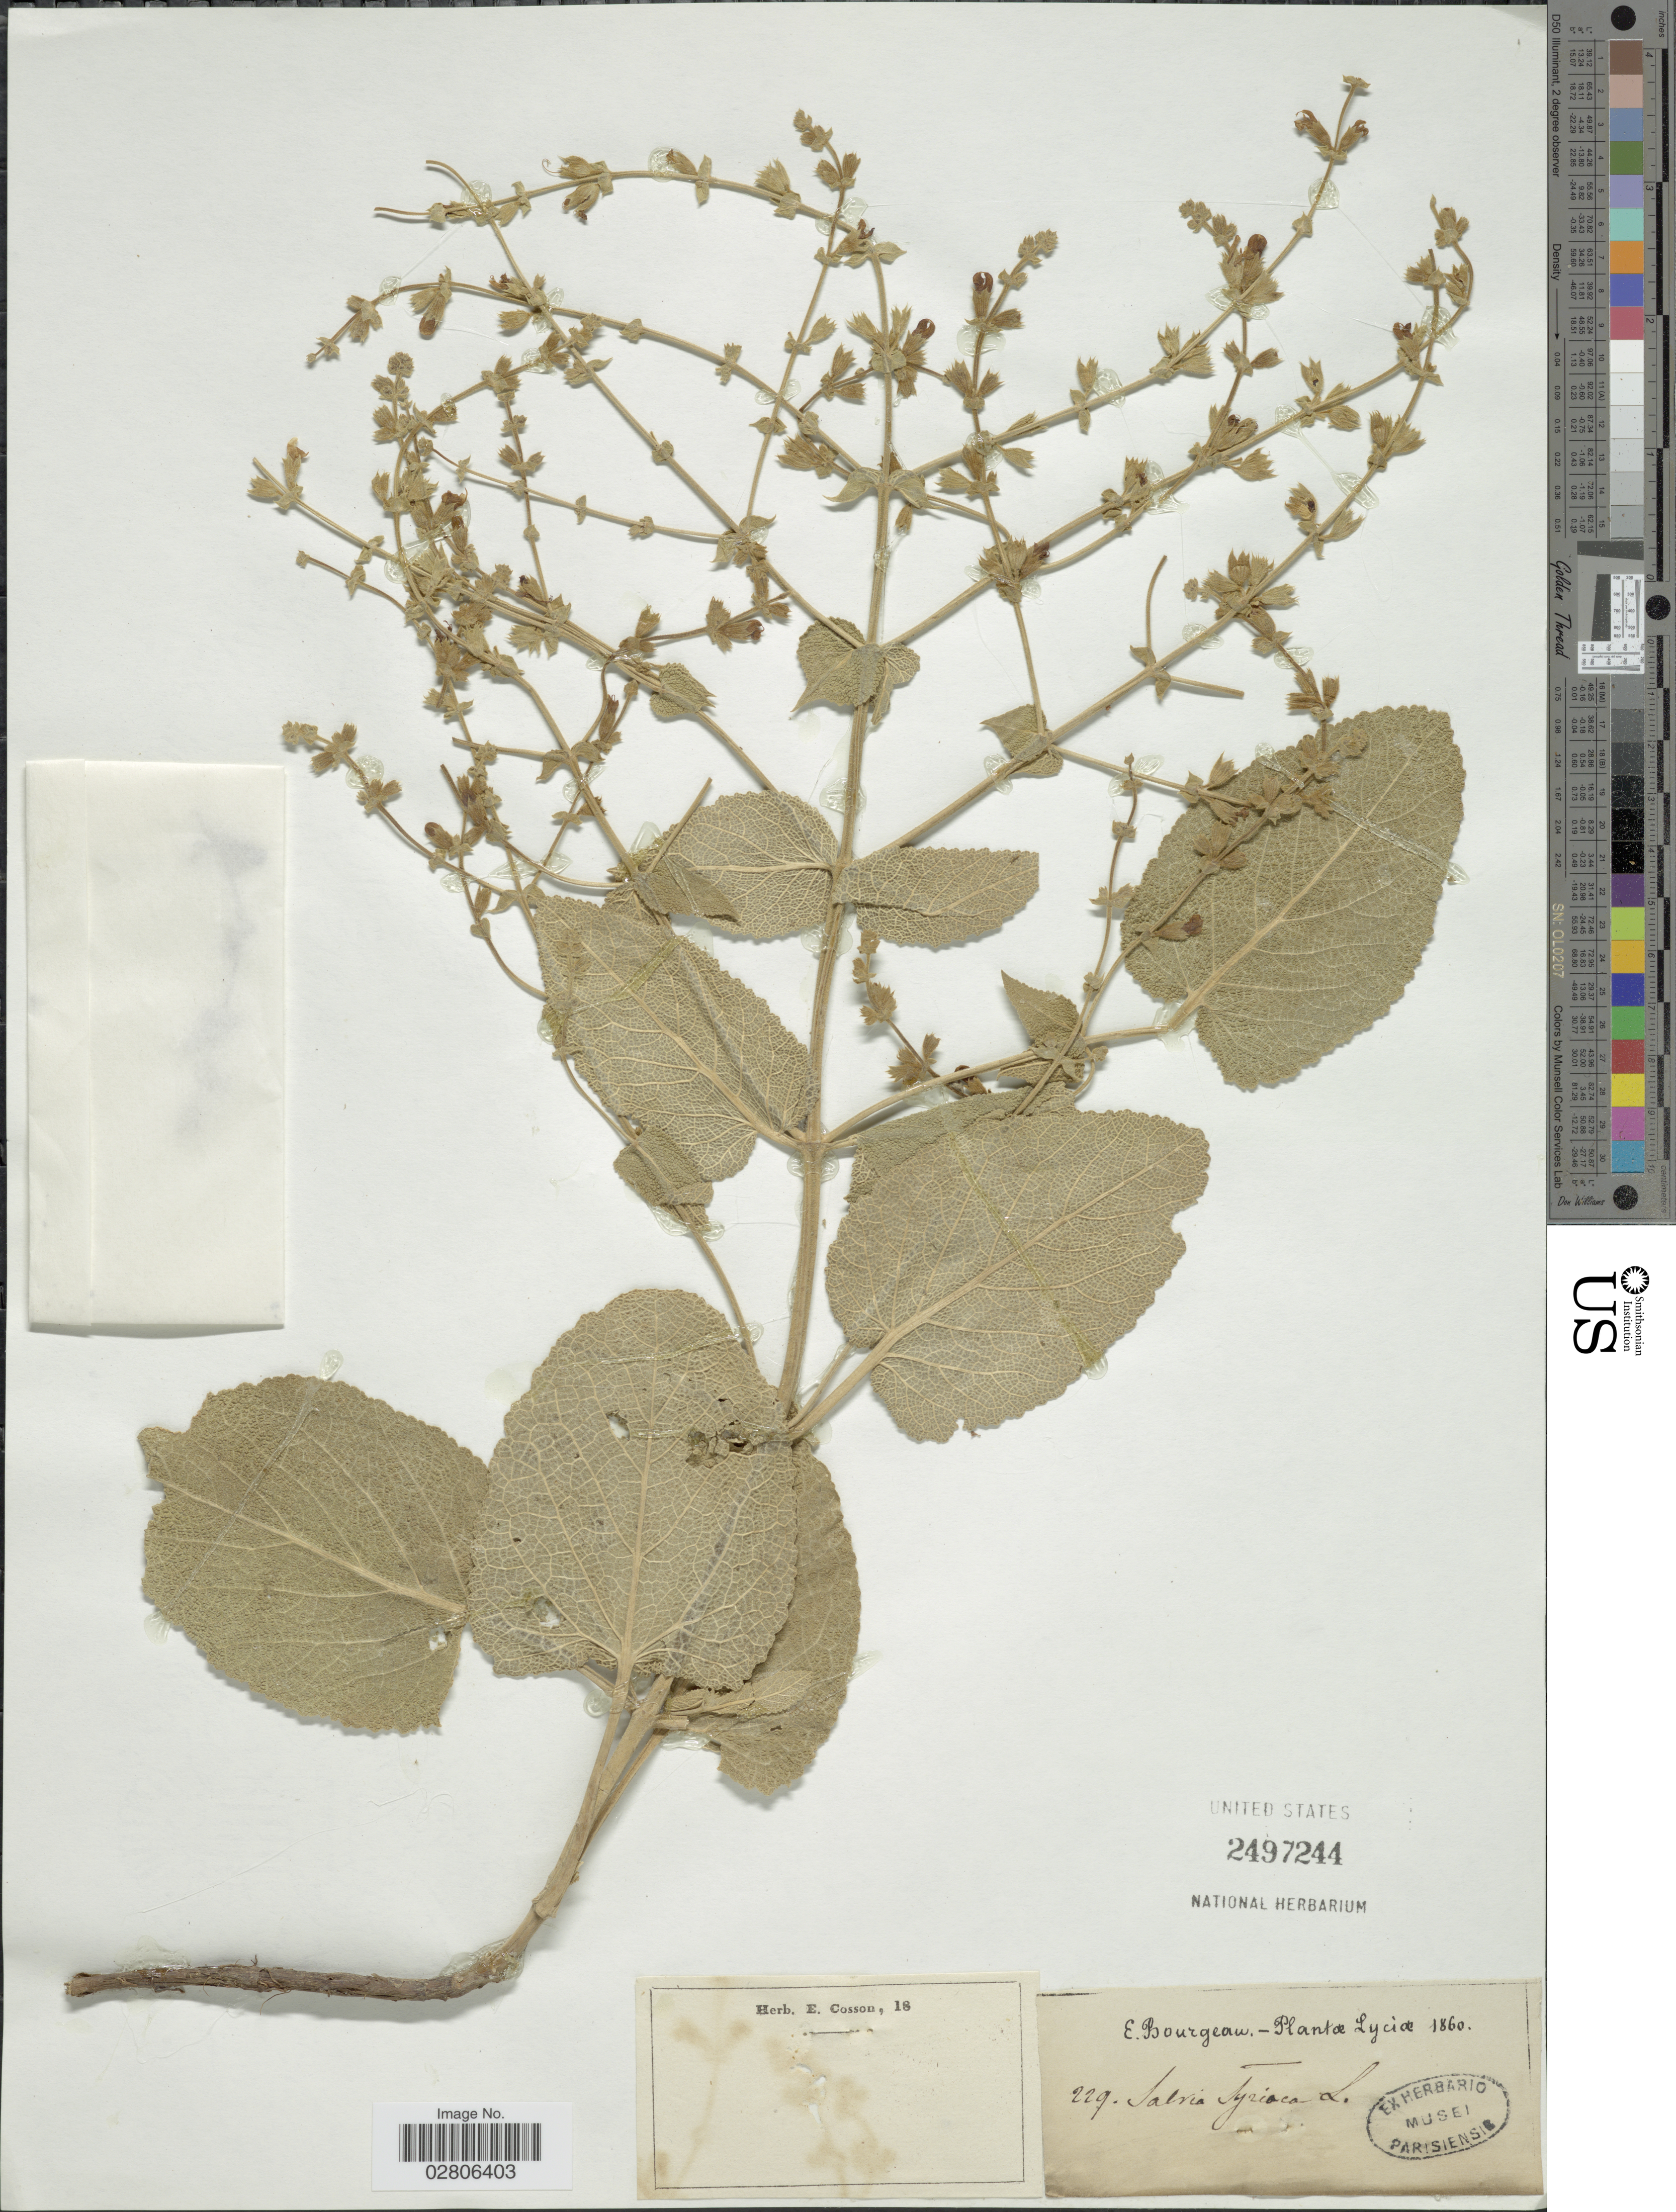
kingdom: Plantae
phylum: Tracheophyta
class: Magnoliopsida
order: Lamiales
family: Lamiaceae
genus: Salvia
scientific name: Salvia syriaca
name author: L.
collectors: E. Bourgeau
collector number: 229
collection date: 1860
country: Turkey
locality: Lyciæ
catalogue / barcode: US 2497244